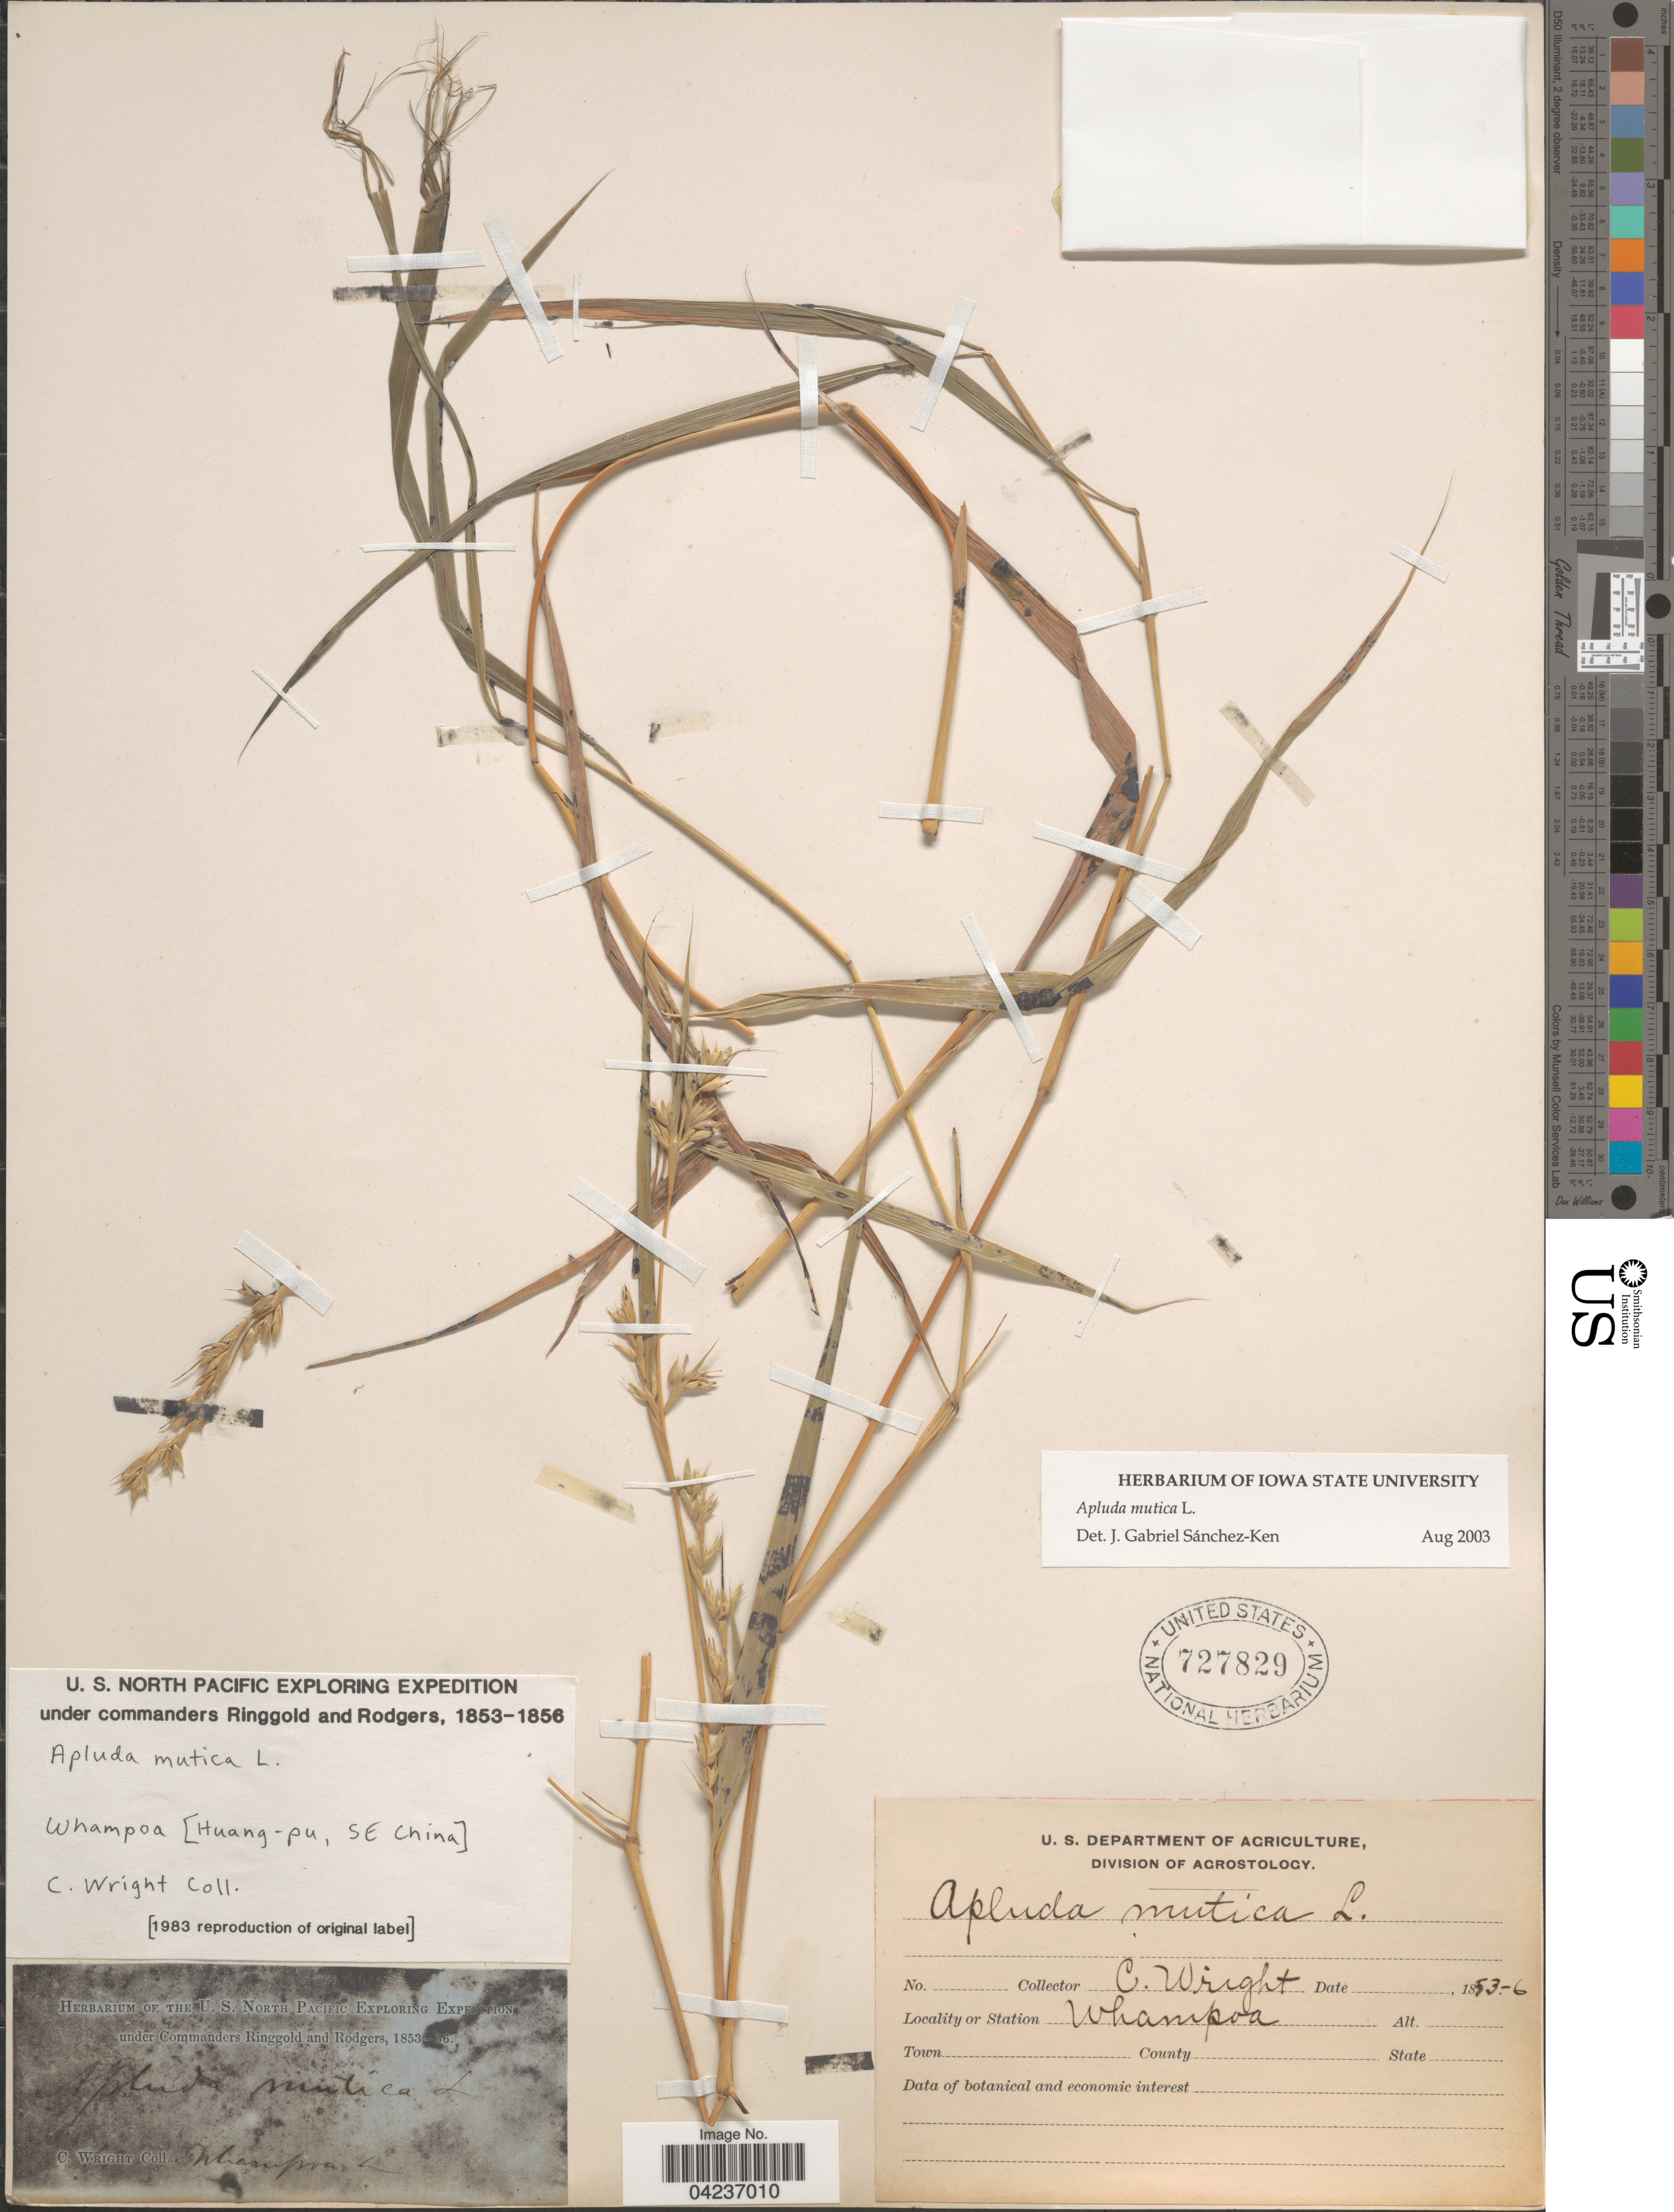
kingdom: Plantae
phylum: Tracheophyta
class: Liliopsida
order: Poales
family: Poaceae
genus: Apluda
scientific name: Apluda mutica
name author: L.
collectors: C. Wright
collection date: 1853/1856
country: China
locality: U.S. North Pacific Exploring Expedition. Station. Whampoa [Huang-pu, SE China].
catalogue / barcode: US 727829